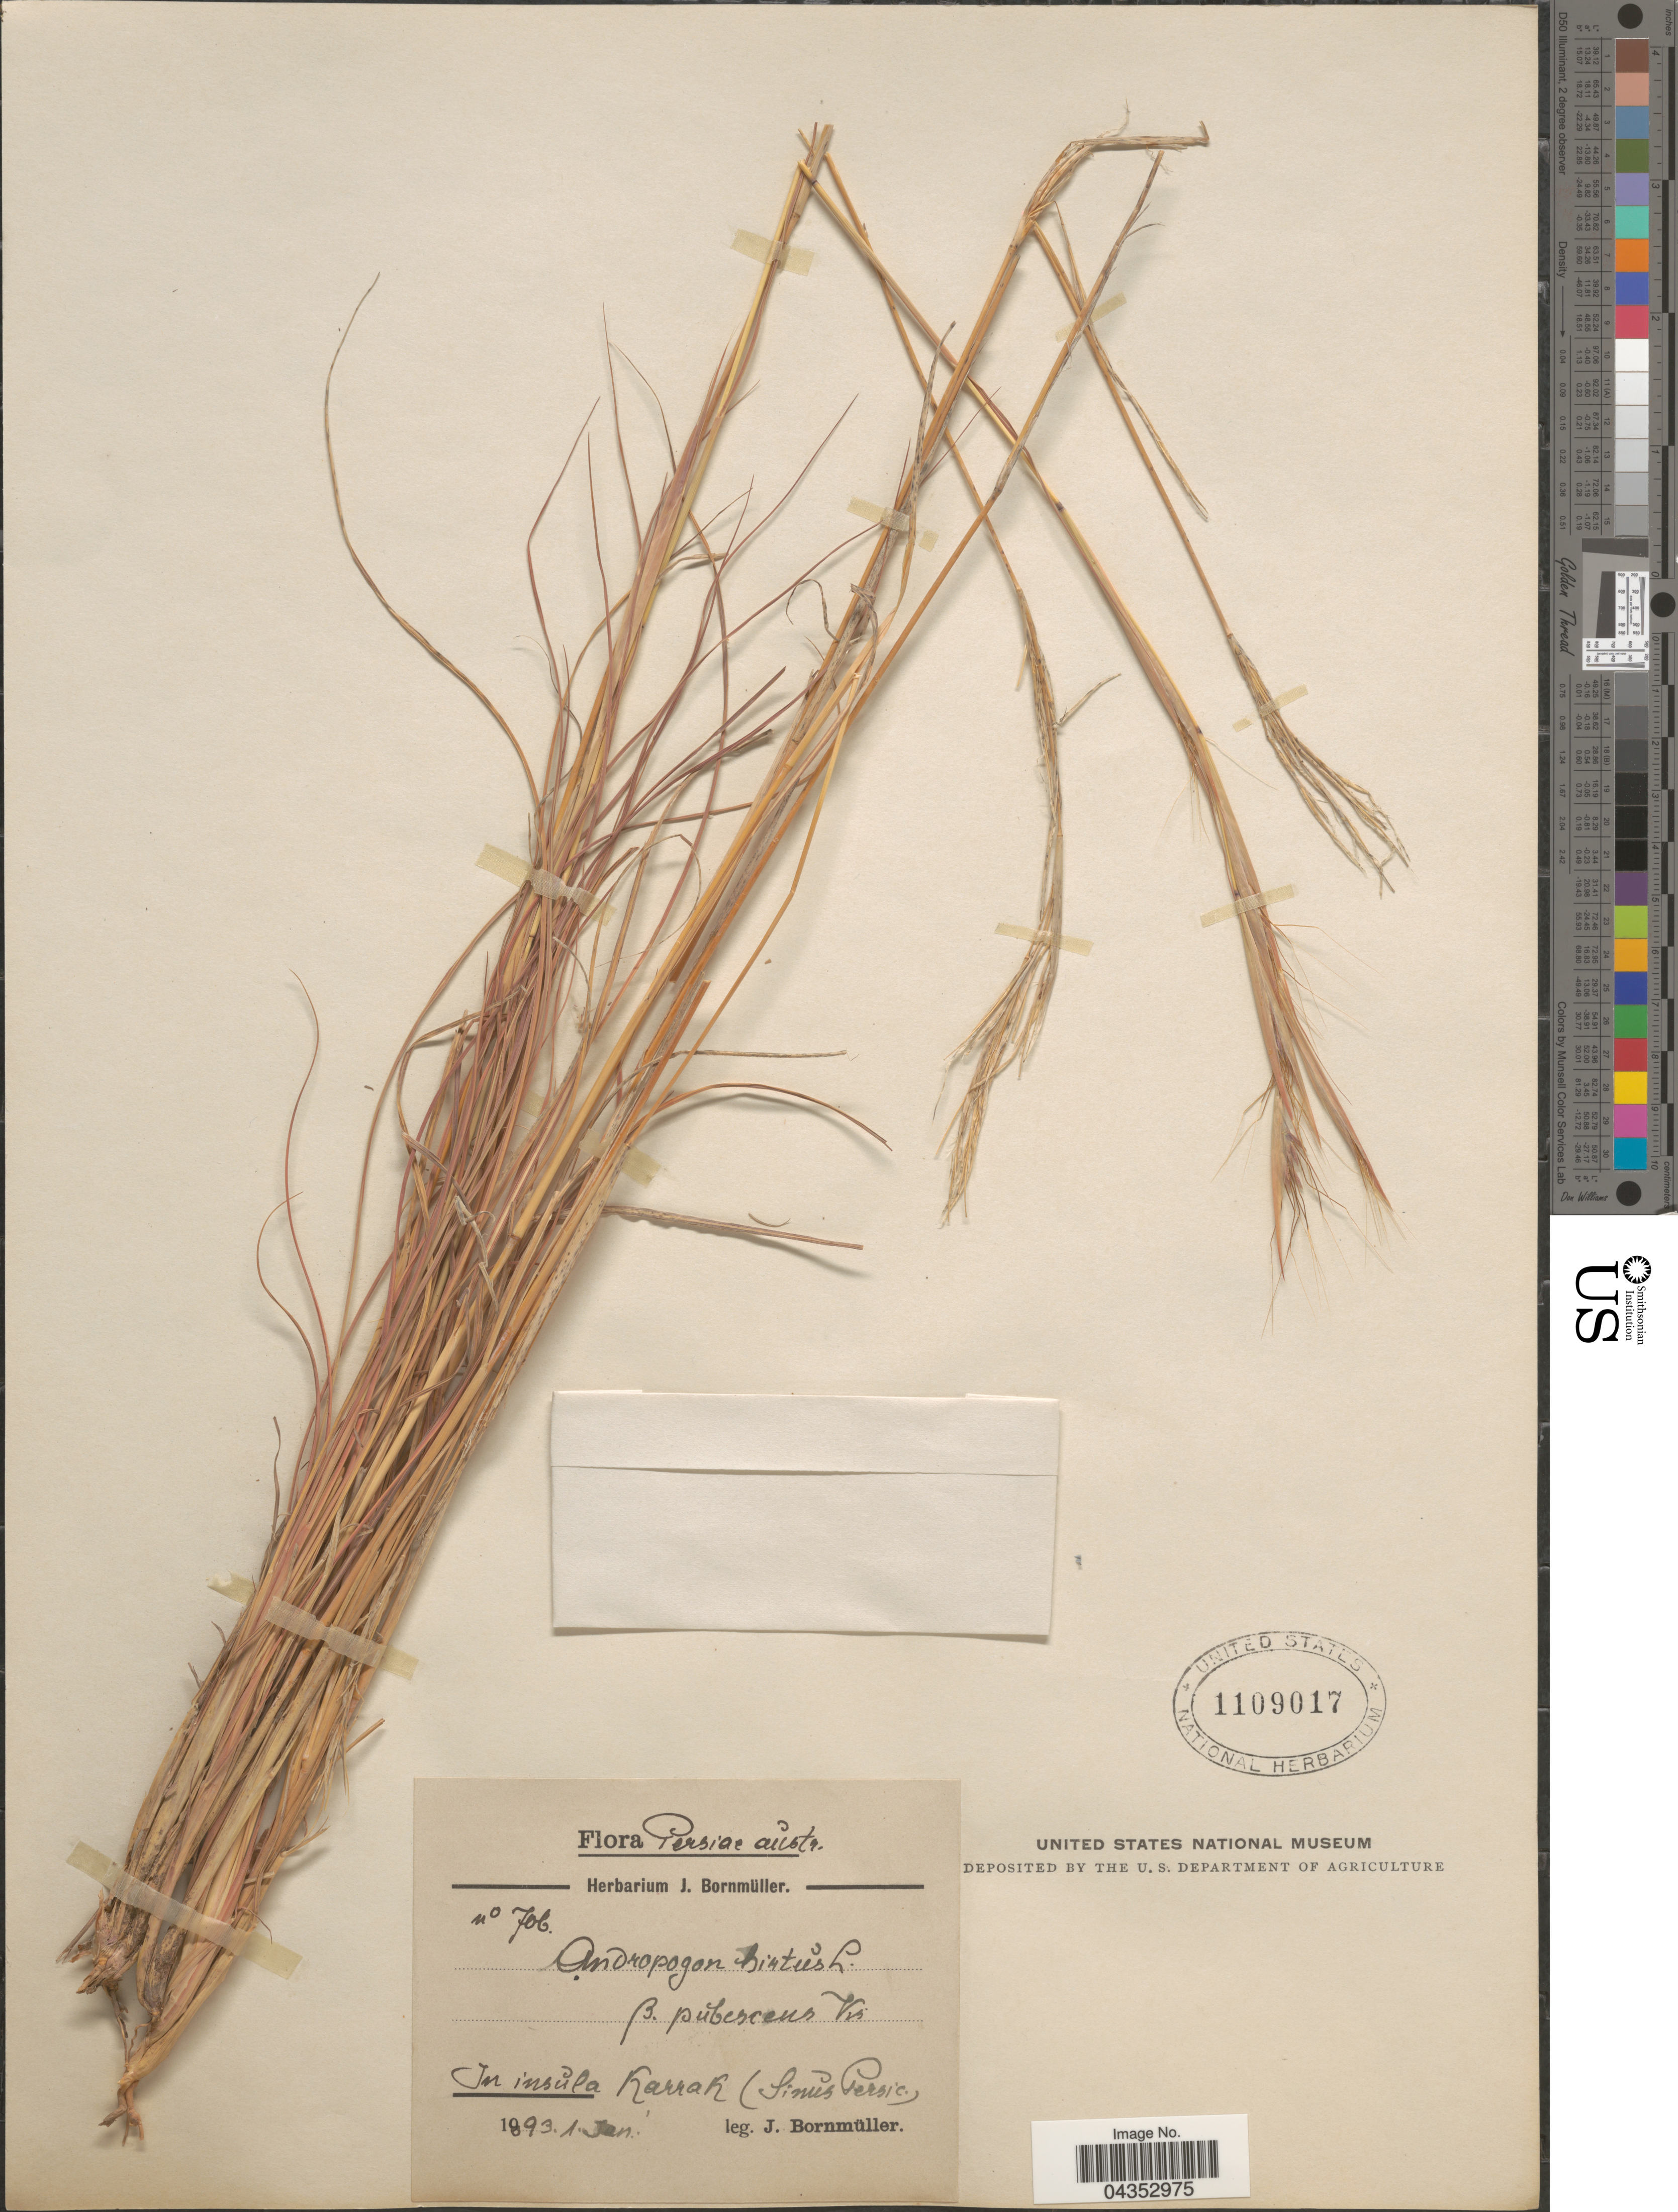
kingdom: Plantae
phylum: Tracheophyta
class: Liliopsida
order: Poales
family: Poaceae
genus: Hyparrhenia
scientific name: Hyparrhenia hirta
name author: (L.) Stapf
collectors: J. Bornmüller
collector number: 706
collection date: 1893-01-01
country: Iran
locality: Persiae austr. In insula Karrak (Sinus Persic.).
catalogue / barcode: US 1109017